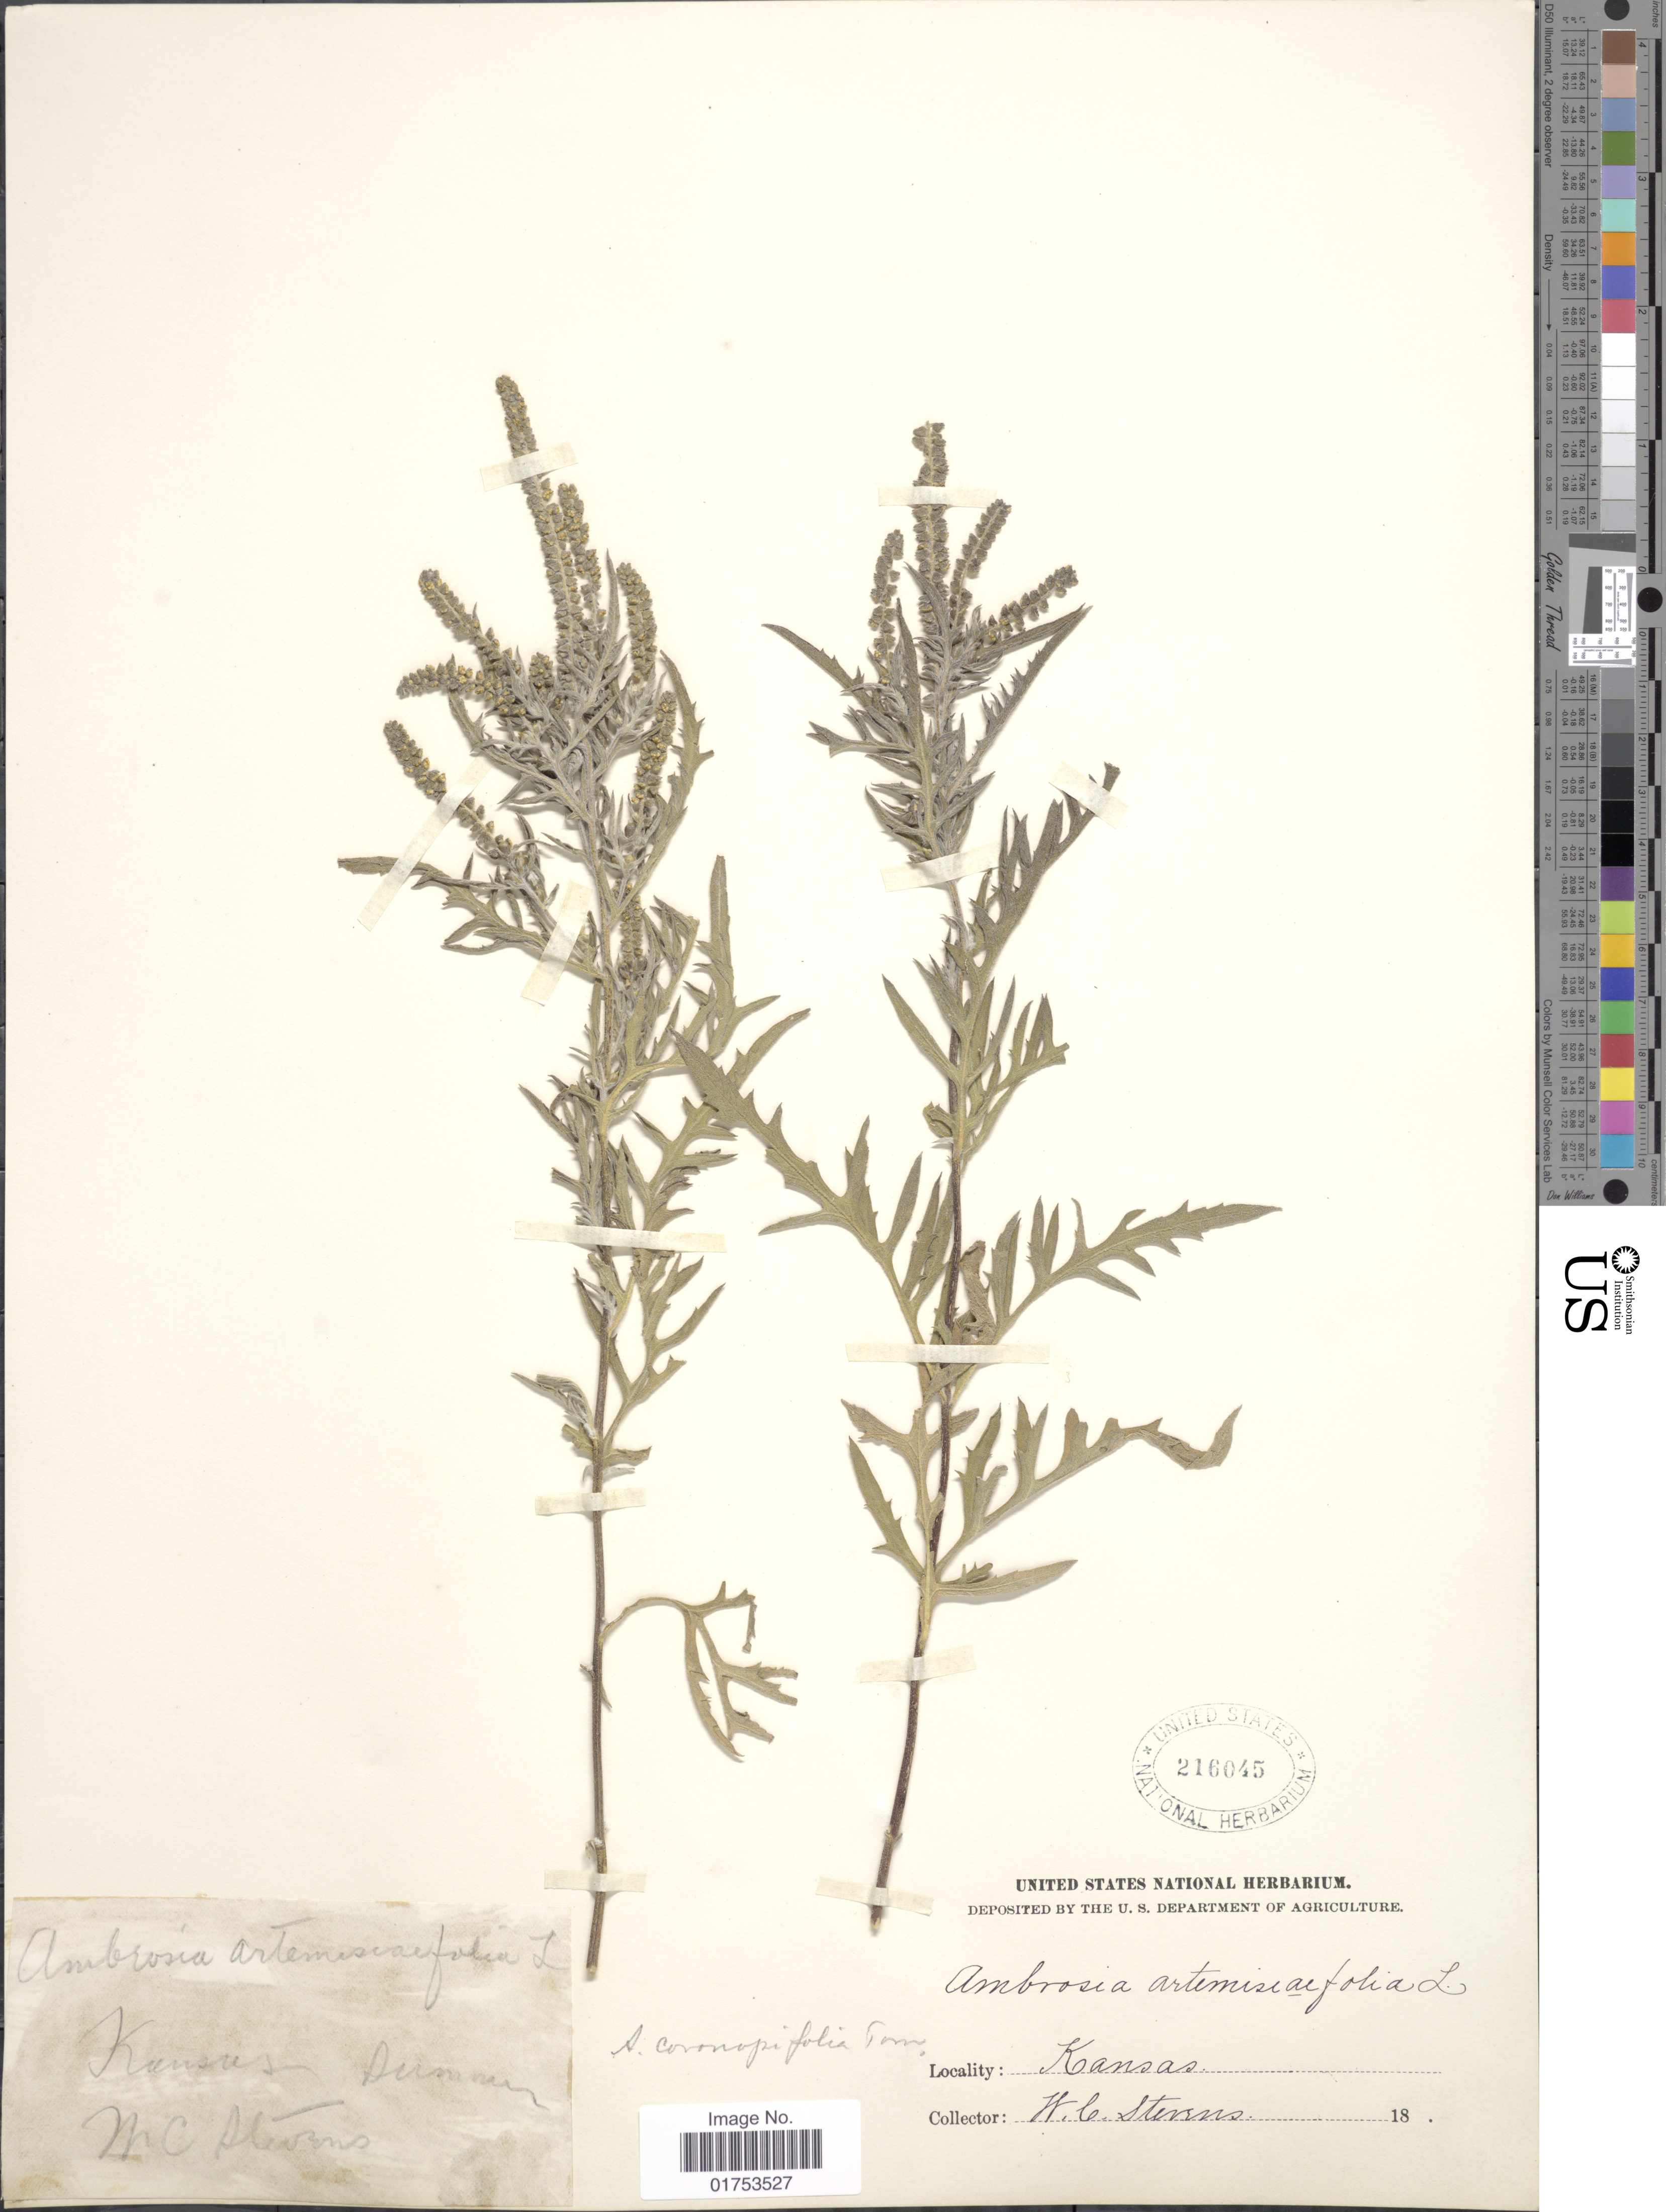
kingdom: Plantae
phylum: Tracheophyta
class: Magnoliopsida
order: Asterales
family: Asteraceae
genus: Ambrosia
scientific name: Ambrosia psilostachya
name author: DC.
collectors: W. C. Stevens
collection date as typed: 18-- summer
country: United States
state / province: Kansas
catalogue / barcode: US 216045